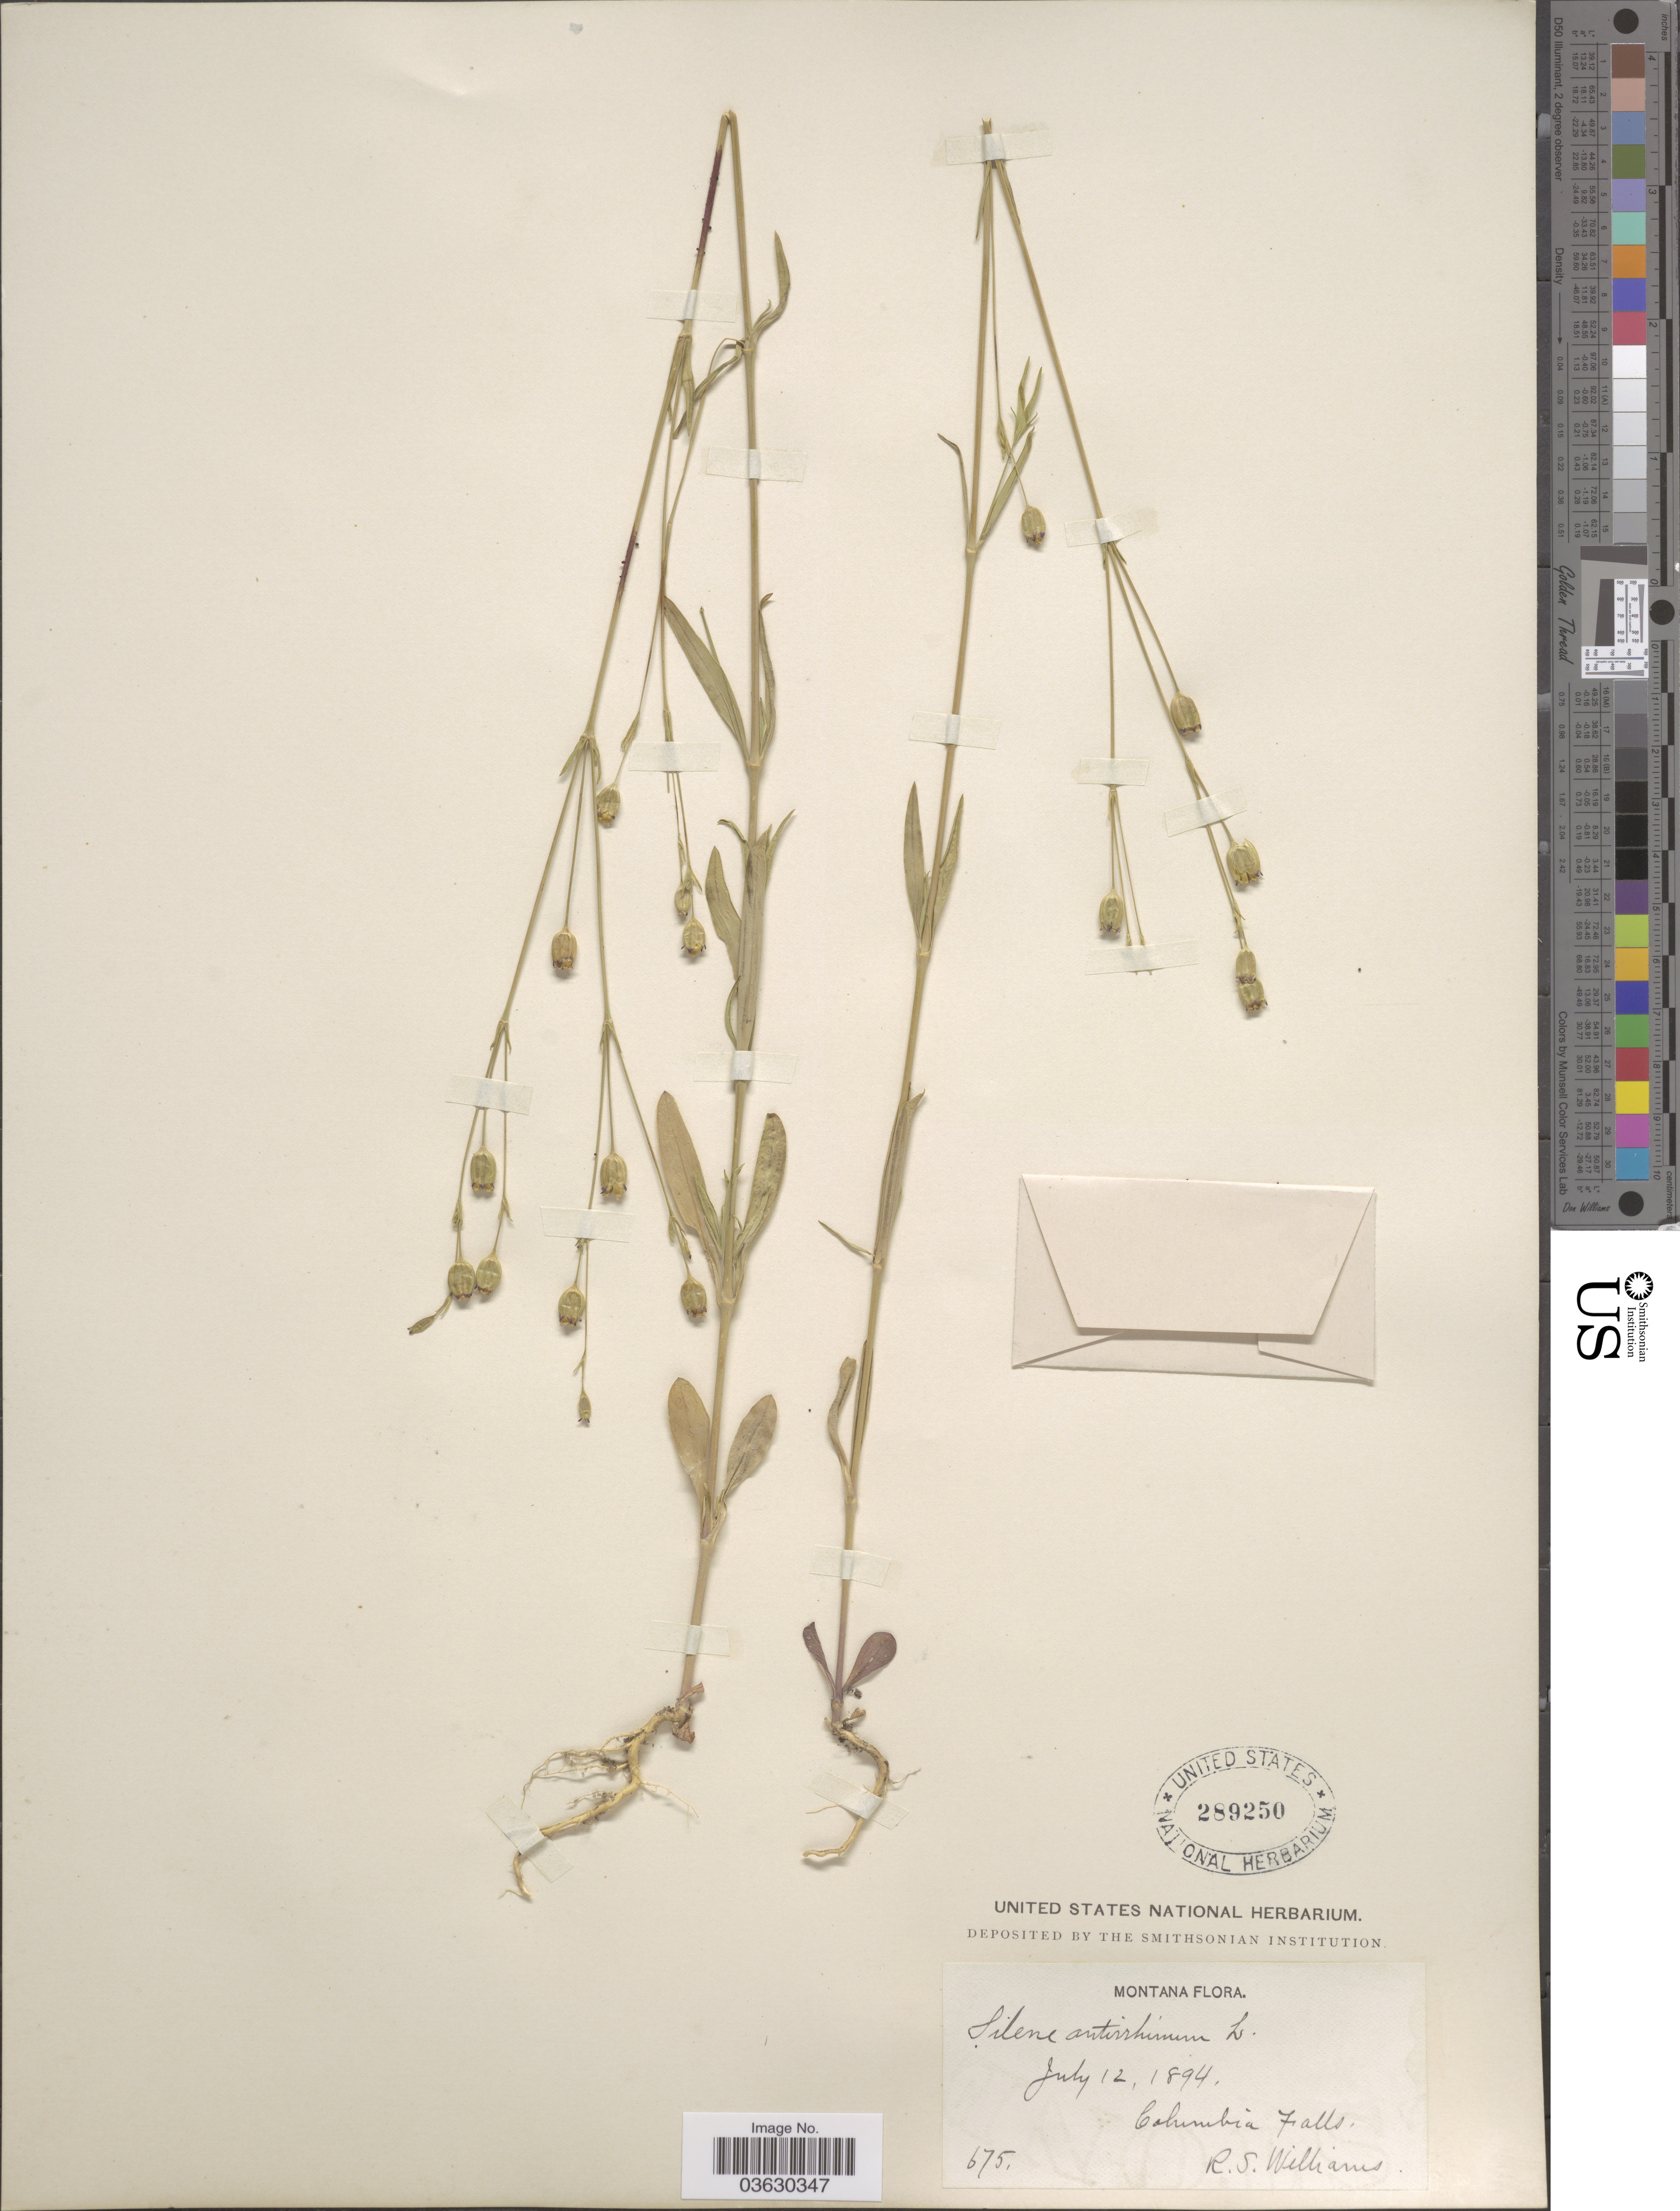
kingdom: Plantae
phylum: Tracheophyta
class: Magnoliopsida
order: Caryophyllales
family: Caryophyllaceae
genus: Silene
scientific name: Silene antirrhina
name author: L.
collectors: R. S. Williams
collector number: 675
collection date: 1894-07-12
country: United States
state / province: Montana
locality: Columbia Falls.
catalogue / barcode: US 289250